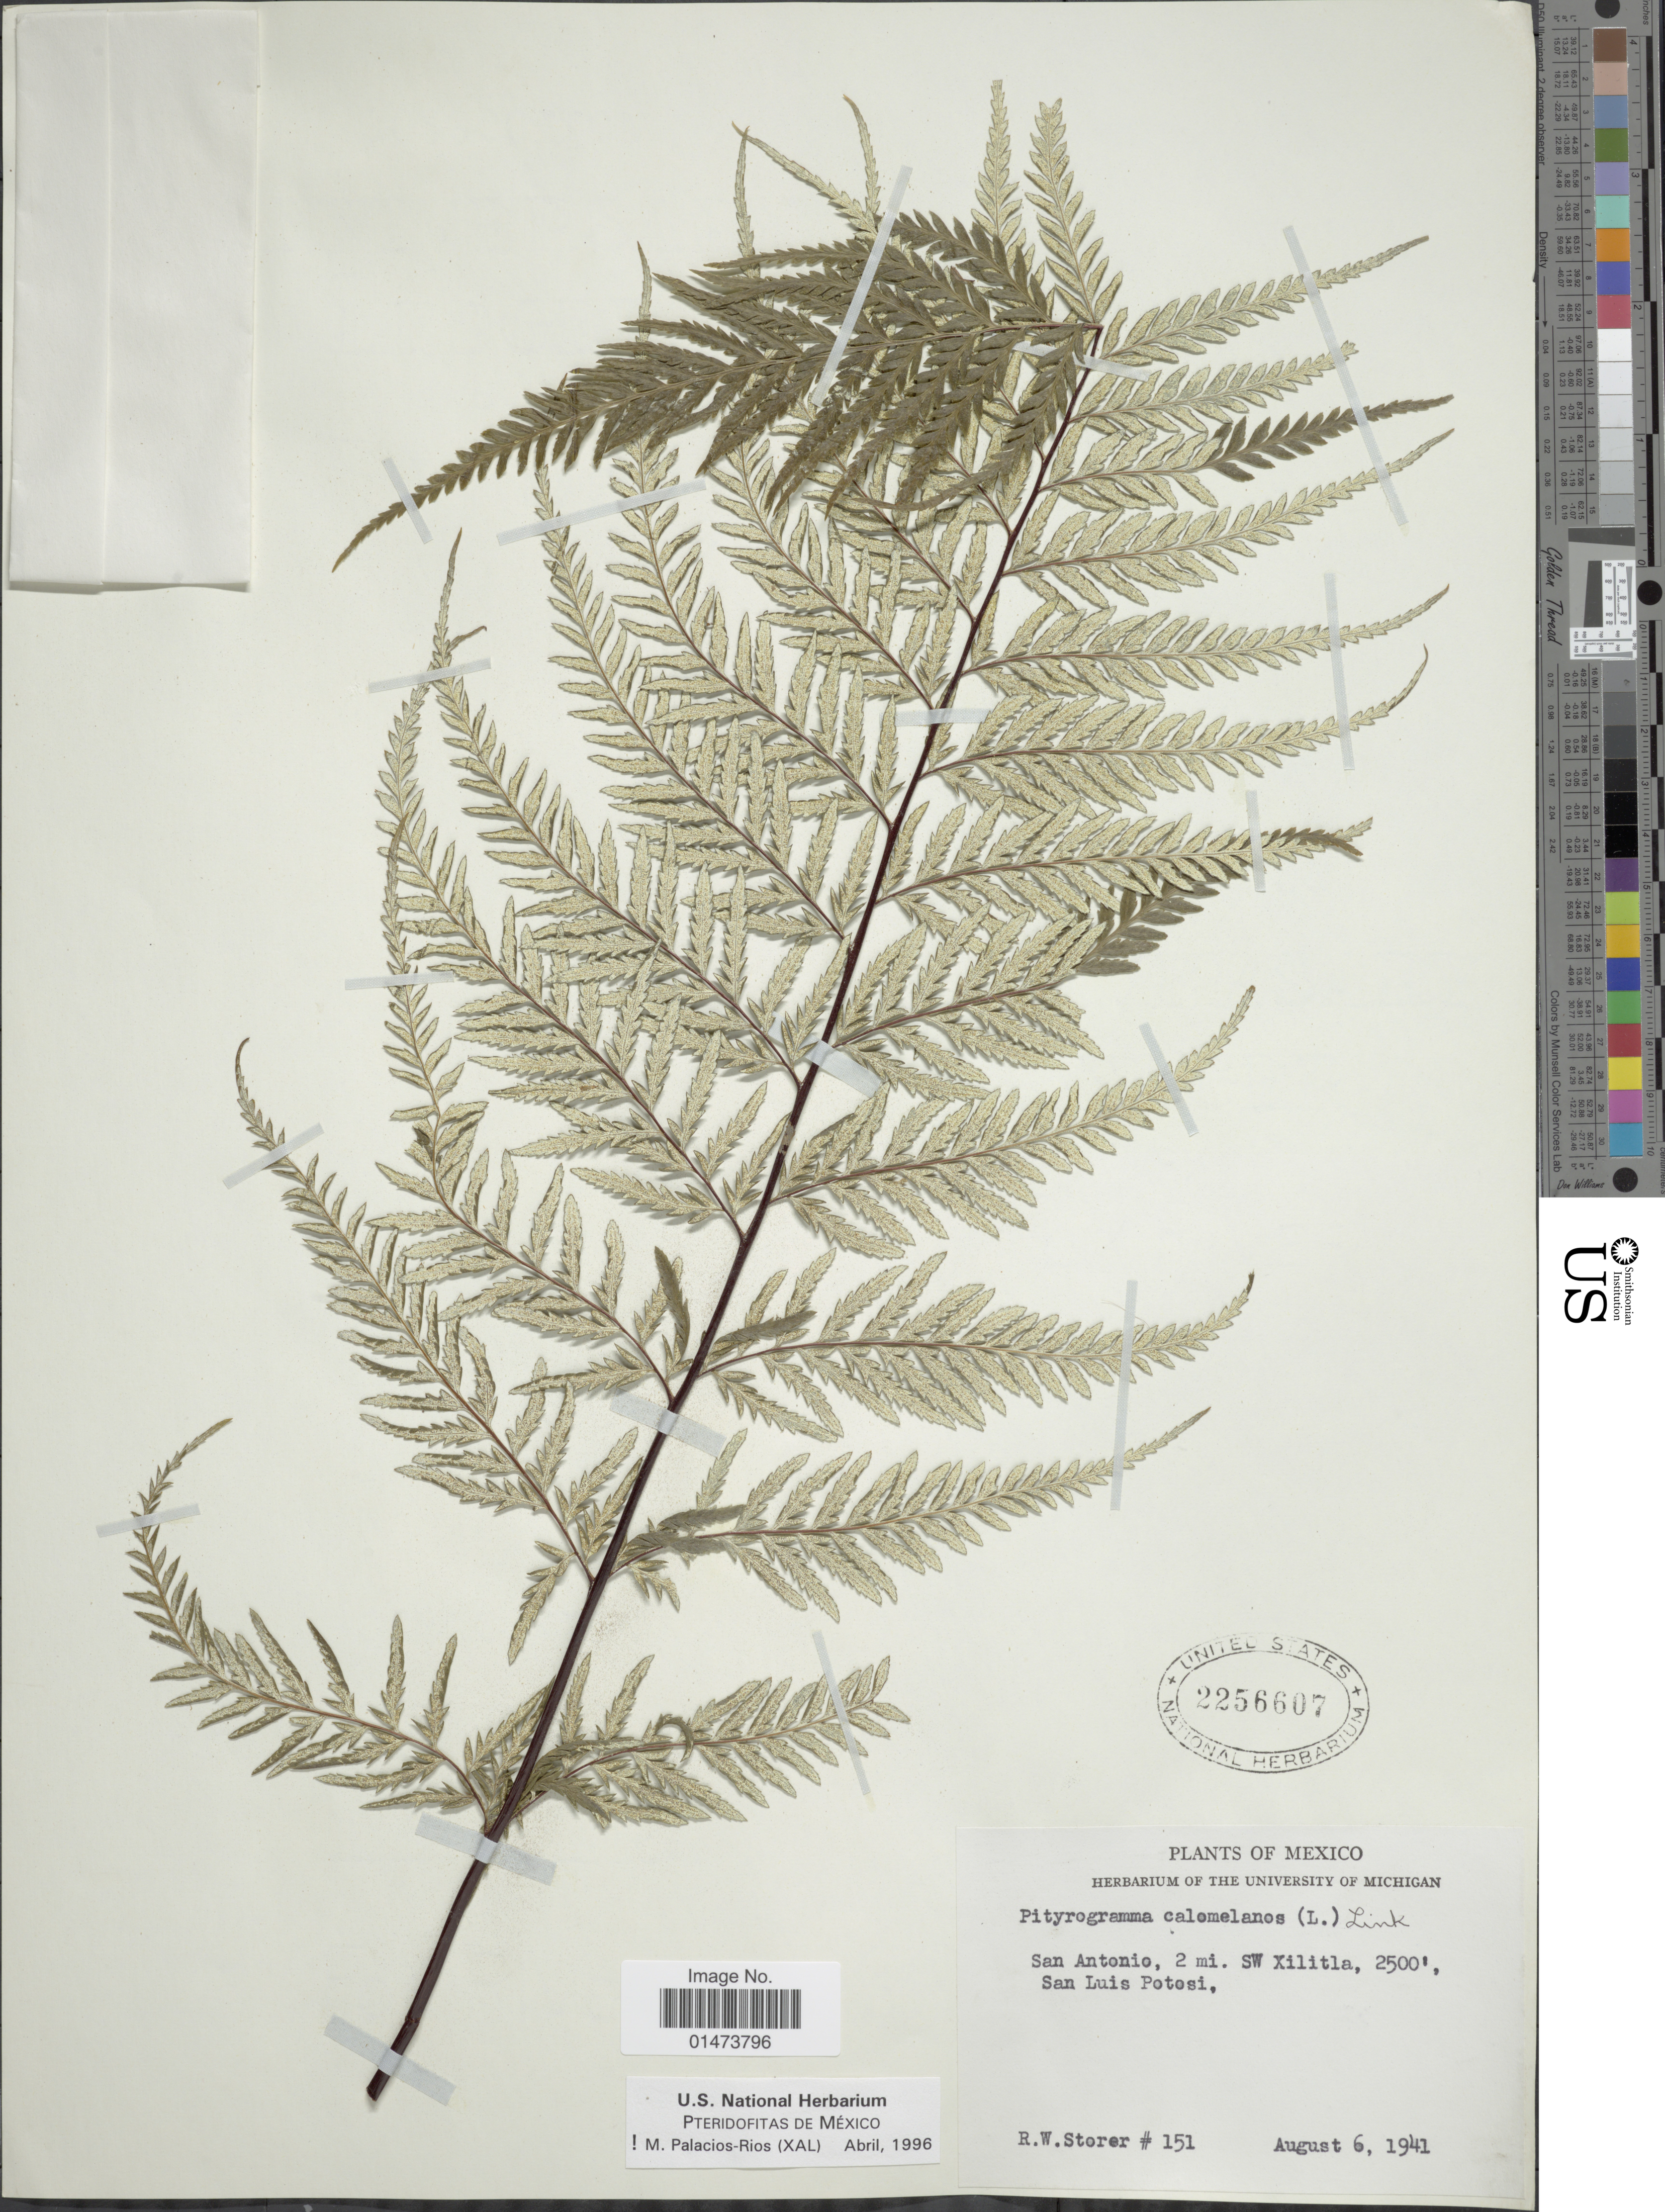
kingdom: Plantae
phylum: Tracheophyta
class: Polypodiopsida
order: Polypodiales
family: Pteridaceae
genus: Pityrogramma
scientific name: Pityrogramma calomelanos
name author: (L.) Link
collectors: R. Storer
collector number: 151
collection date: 1941-08-06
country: Mexico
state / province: San Luis Potosí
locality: San Antonio, 2 mi. SW Xilitla.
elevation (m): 762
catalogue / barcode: US 2256607